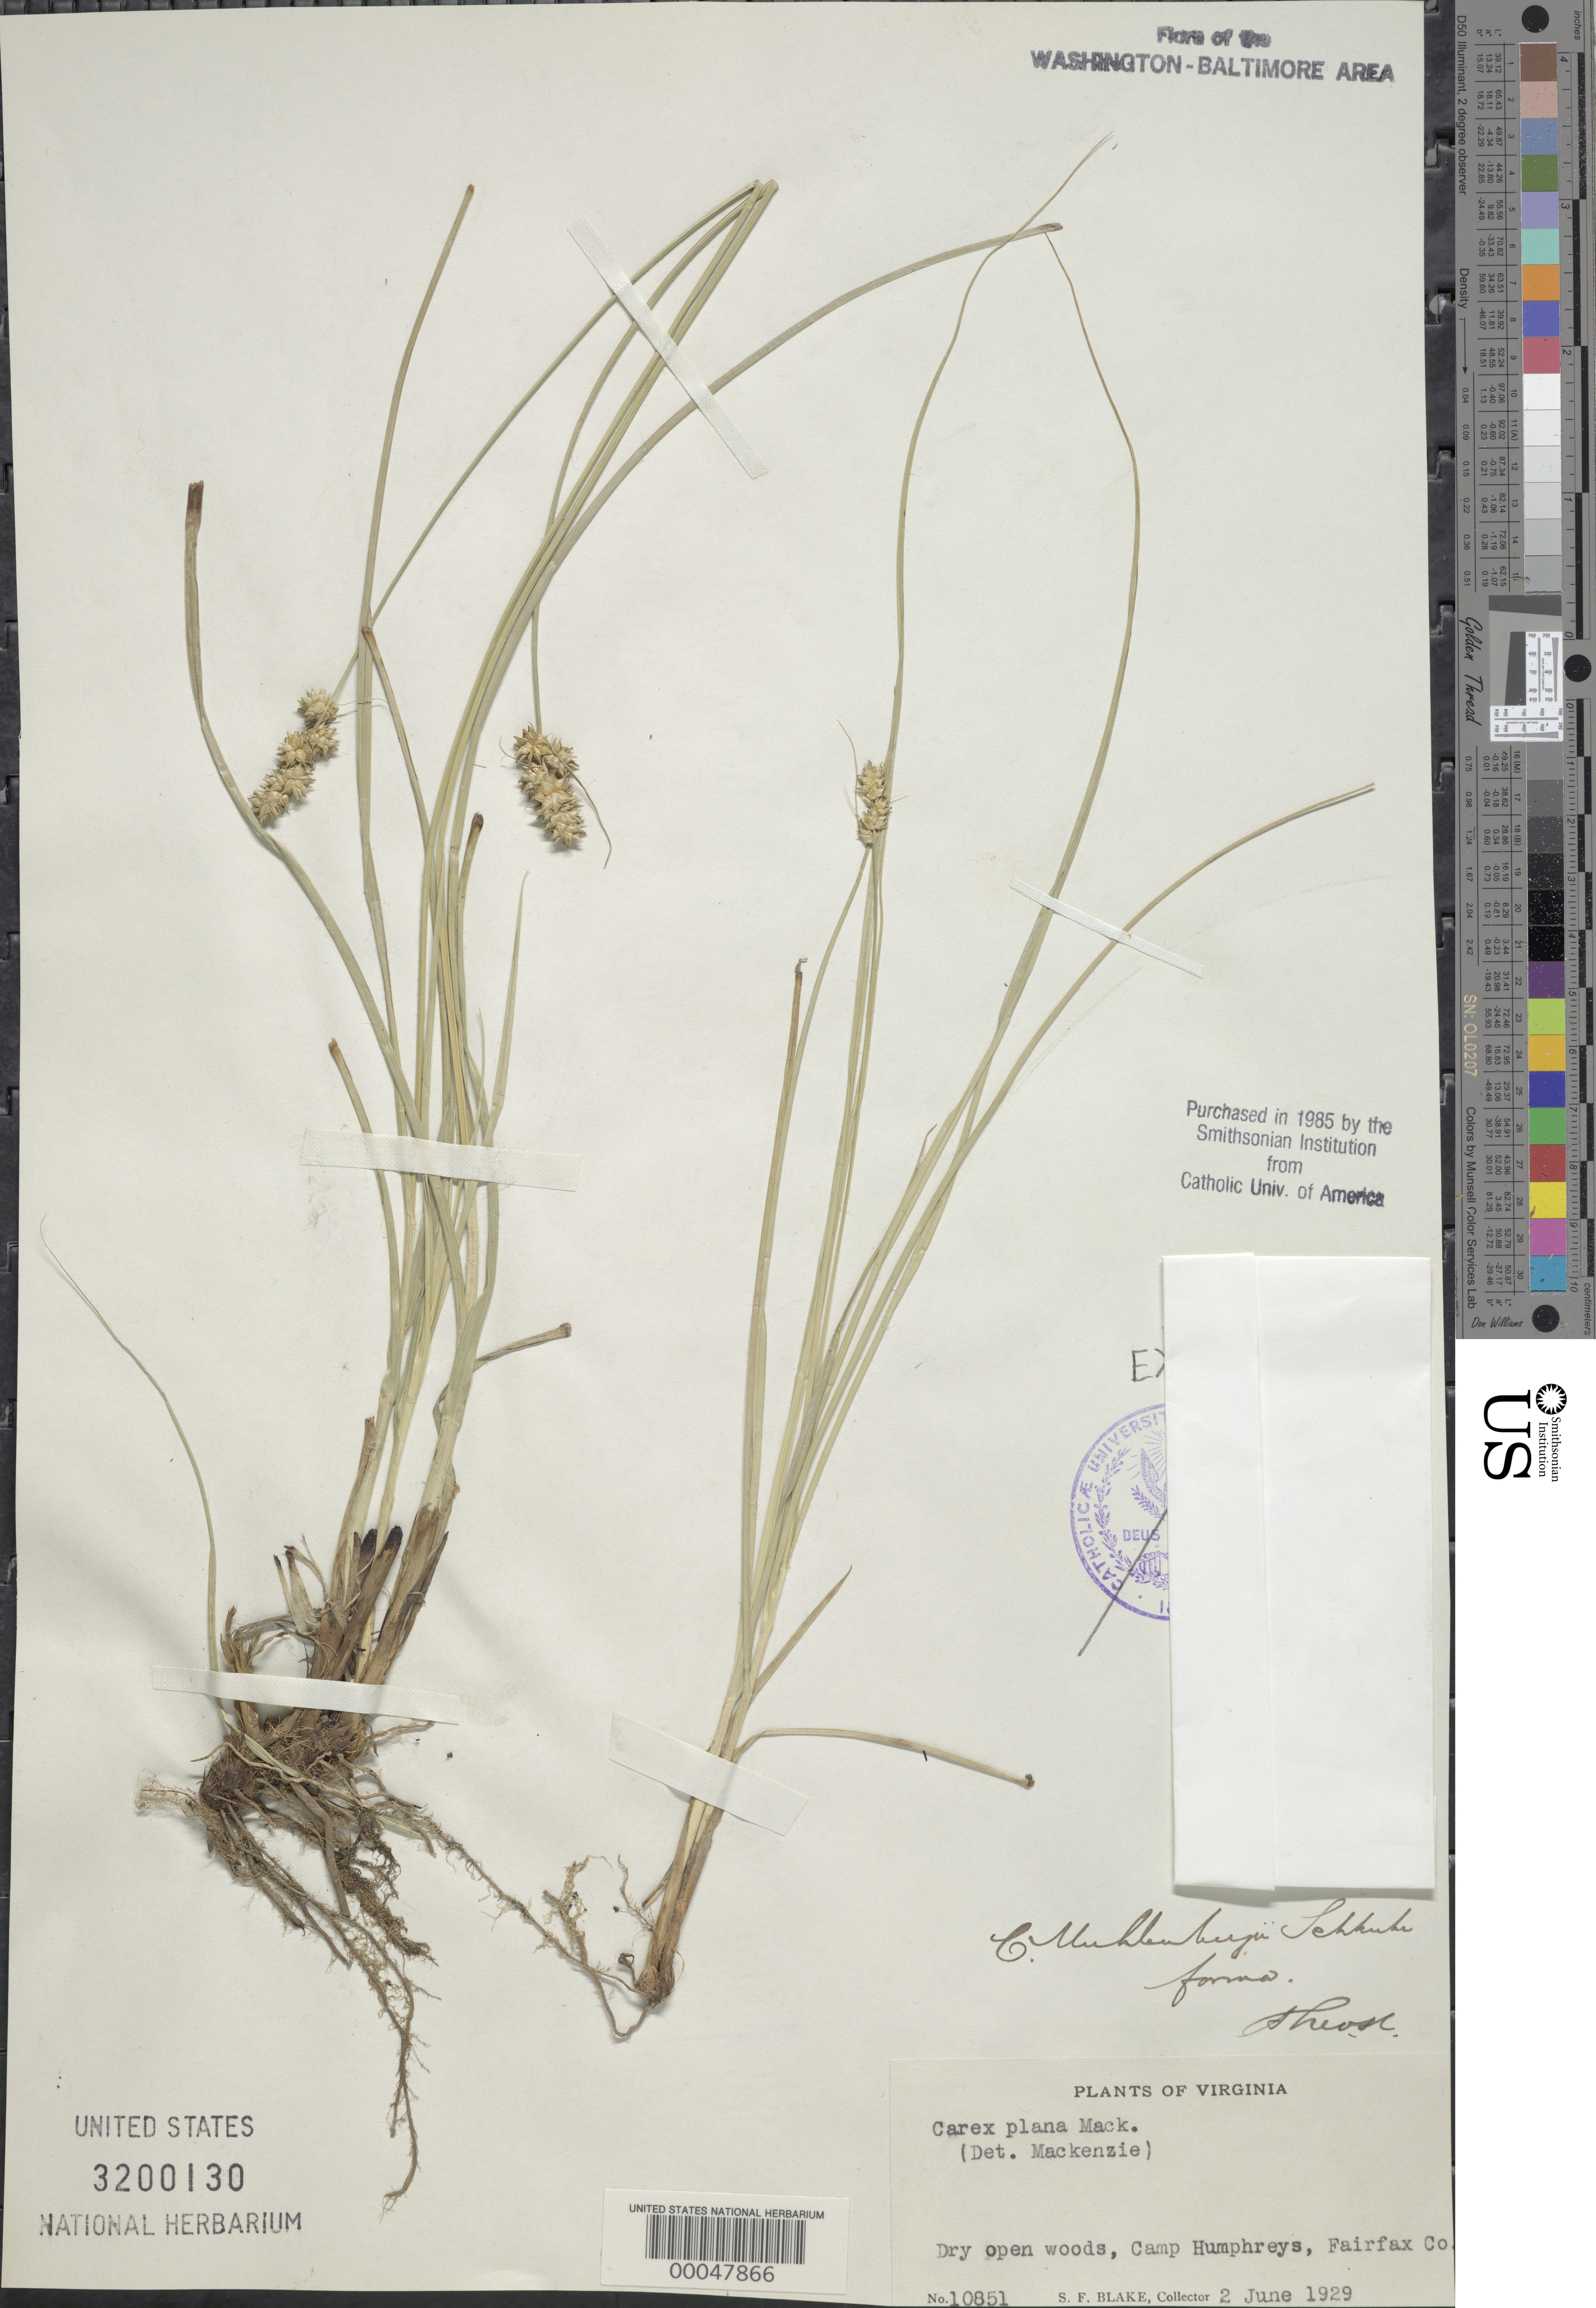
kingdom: Plantae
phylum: Tracheophyta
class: Liliopsida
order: Poales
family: Cyperaceae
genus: Carex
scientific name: Carex muehlenbergii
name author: Willd.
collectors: S. Blake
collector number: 10851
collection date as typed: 02 Jun 1929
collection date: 1929-06-02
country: United States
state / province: Virginia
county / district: Fairfax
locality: Camp Humphreys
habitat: Dry open woods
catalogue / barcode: US 3200130